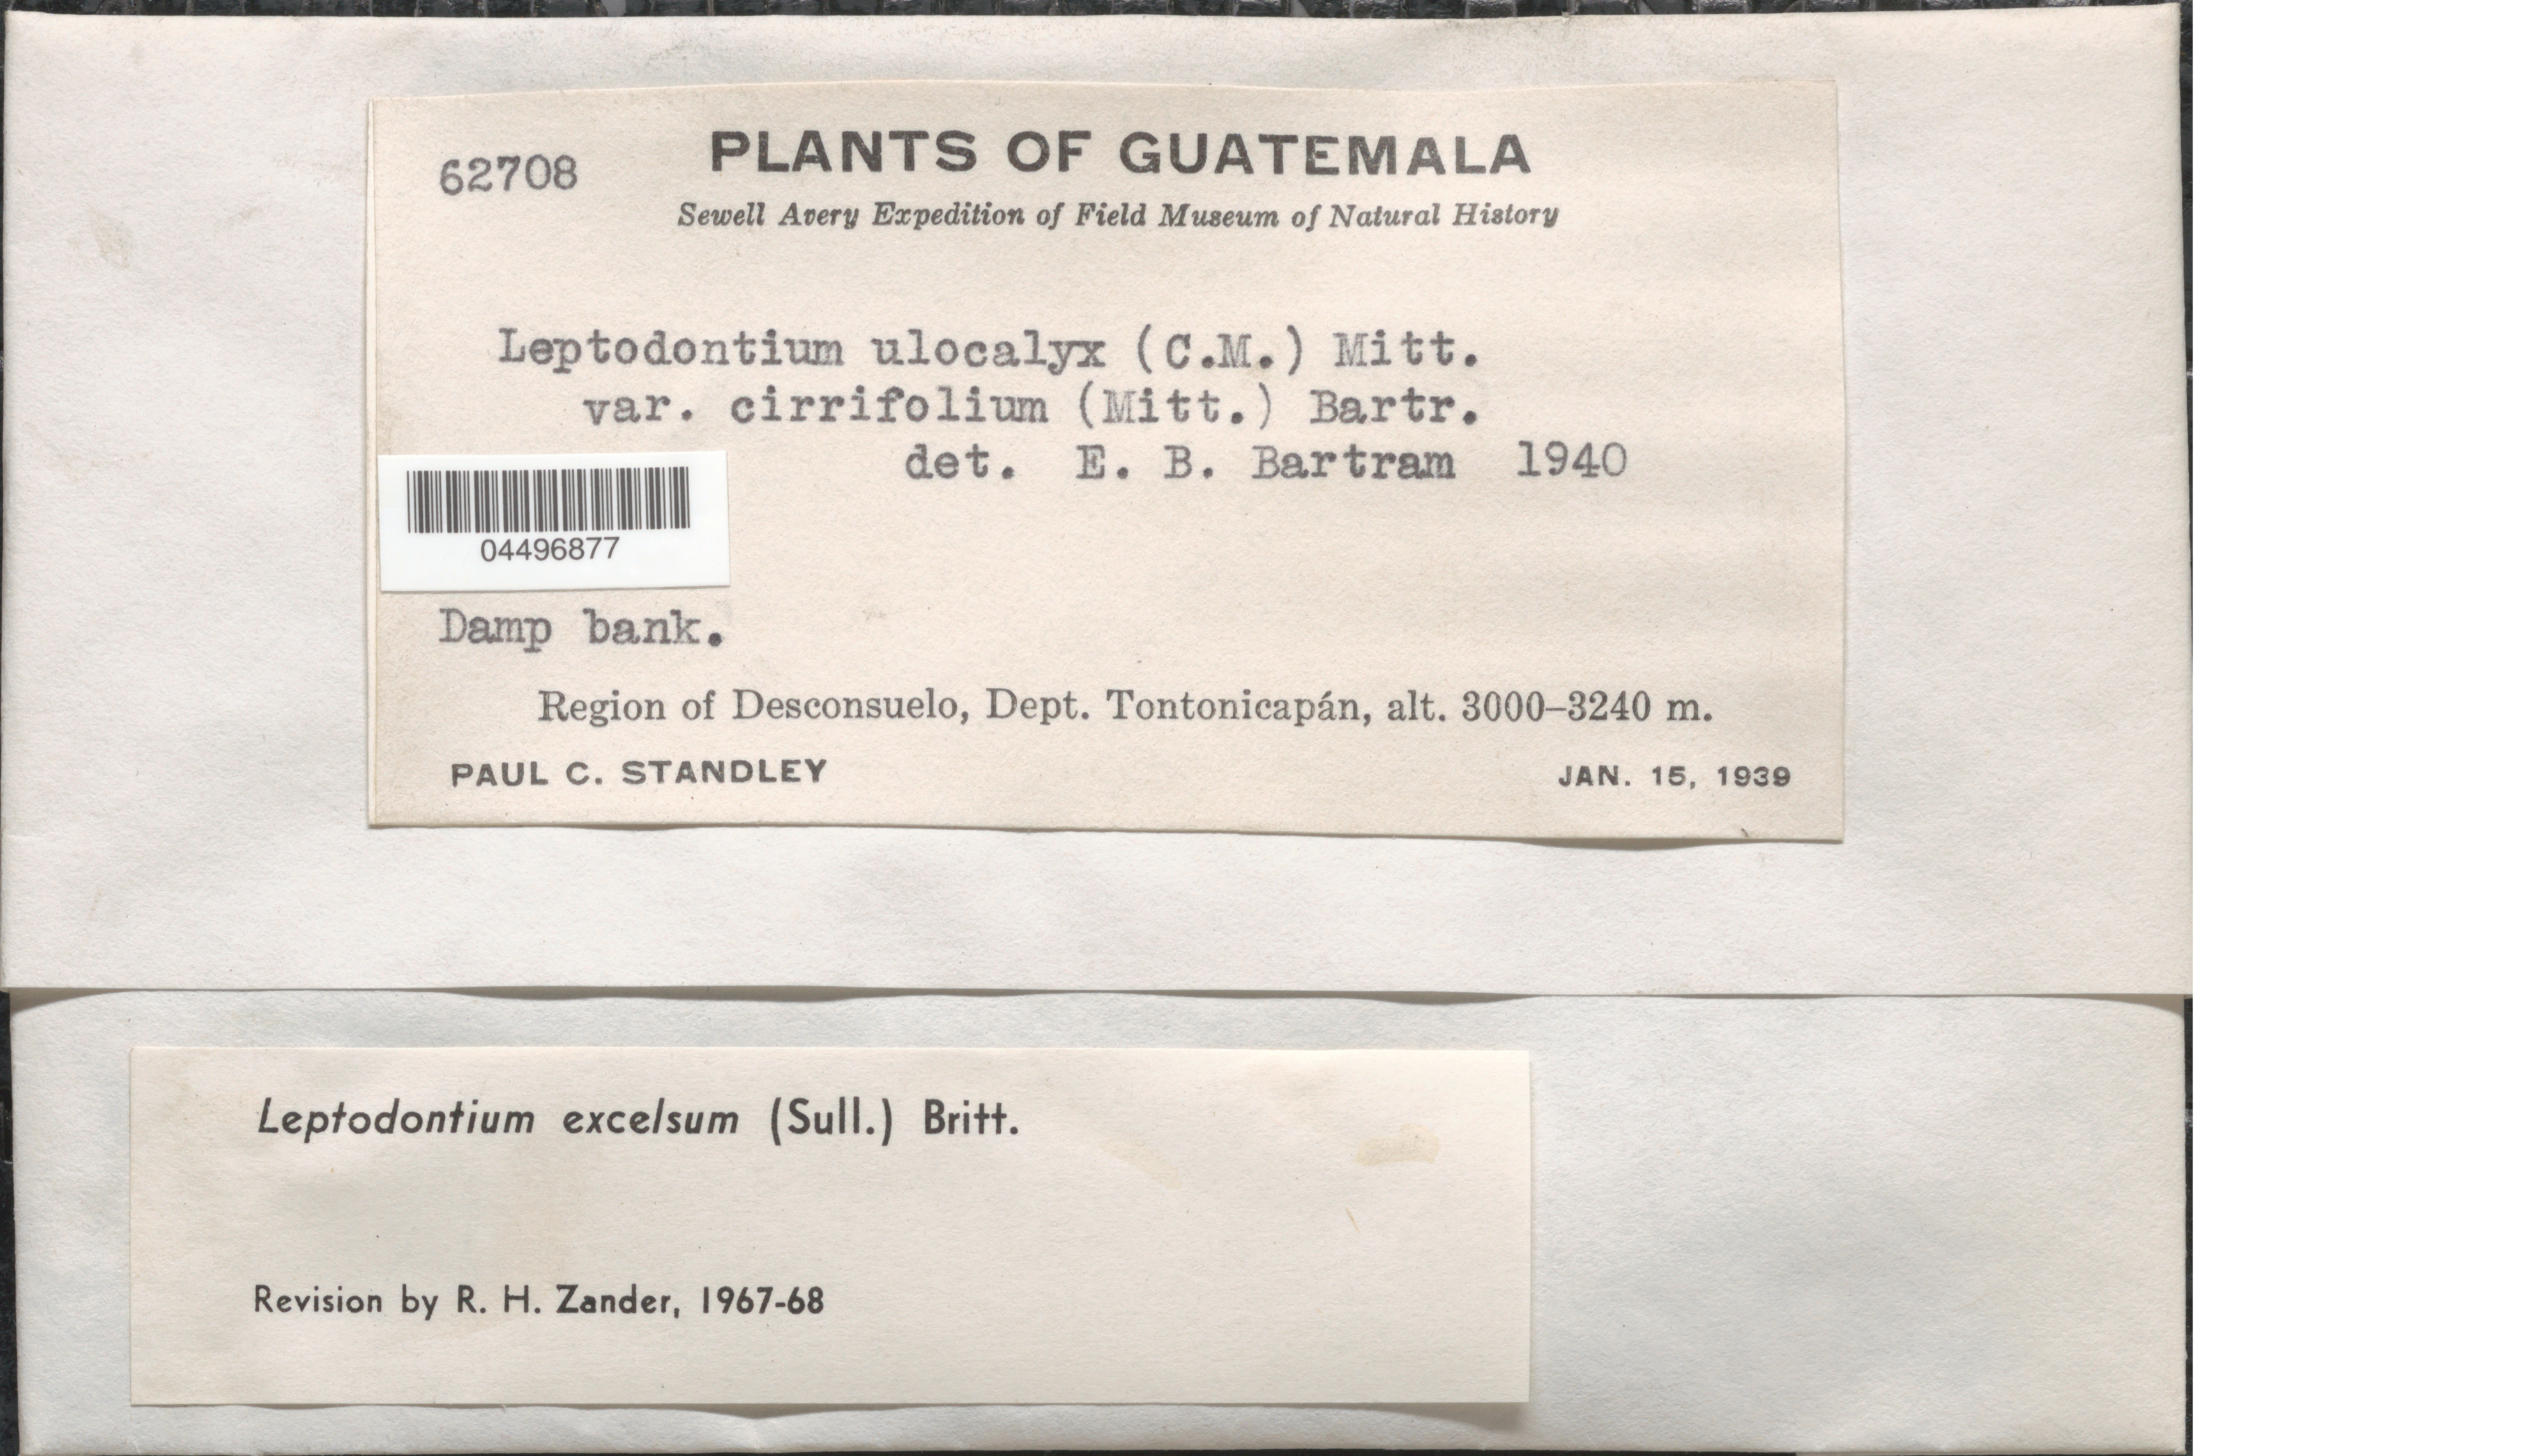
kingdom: Plantae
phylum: Bryophyta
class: Bryopsida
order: Pottiales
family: Pottiaceae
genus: Leptodontium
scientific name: Leptodontium excelsum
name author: (Sull.) Britton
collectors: P. C. Standley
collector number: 62708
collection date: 1939-01-15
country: Guatemala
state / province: Totonicapan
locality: Sewell Avery Expedition. Region of Desconsuelo, Dept. Tontonicapán.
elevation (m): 3000